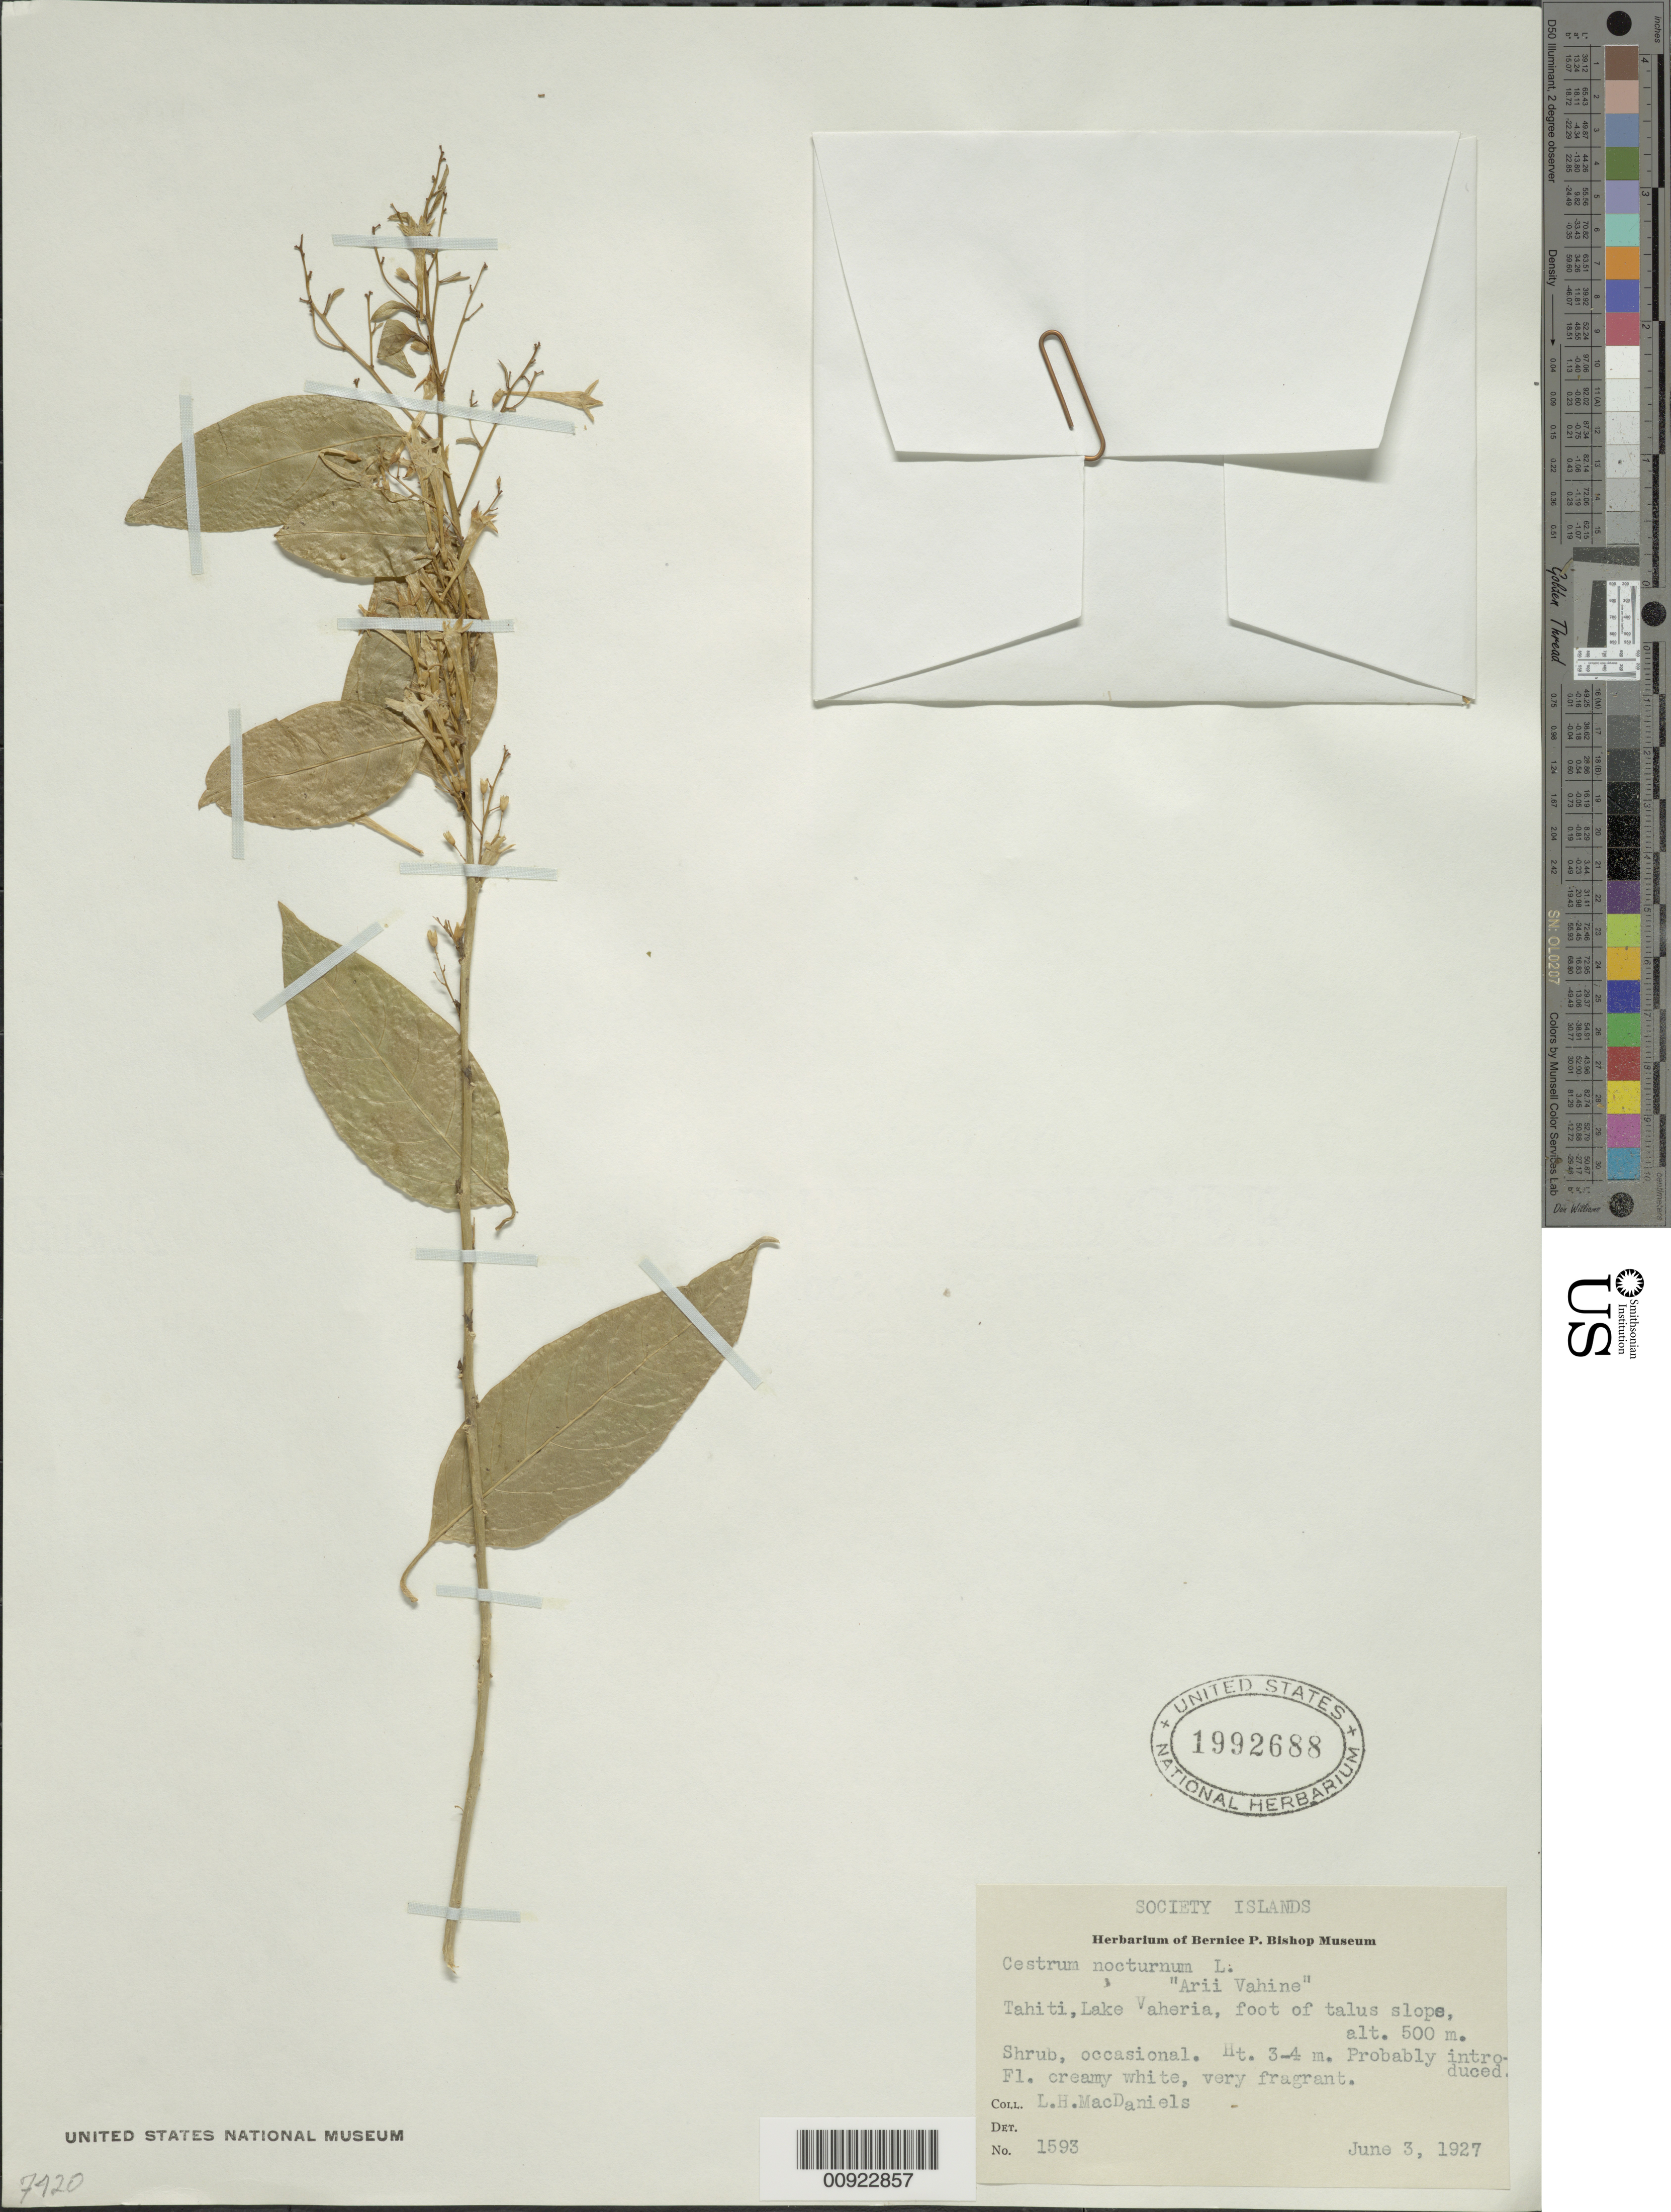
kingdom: Plantae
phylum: Tracheophyta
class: Magnoliopsida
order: Solanales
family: Solanaceae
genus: Cestrum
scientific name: Cestrum nocturnum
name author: L.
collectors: L. H. MacDaniels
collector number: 1593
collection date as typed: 03 Jun 1927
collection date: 1927-06-03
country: French Polynesia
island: Tahiti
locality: Lake Vaheria, foot of talus slope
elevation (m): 500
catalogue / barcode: US 1992688